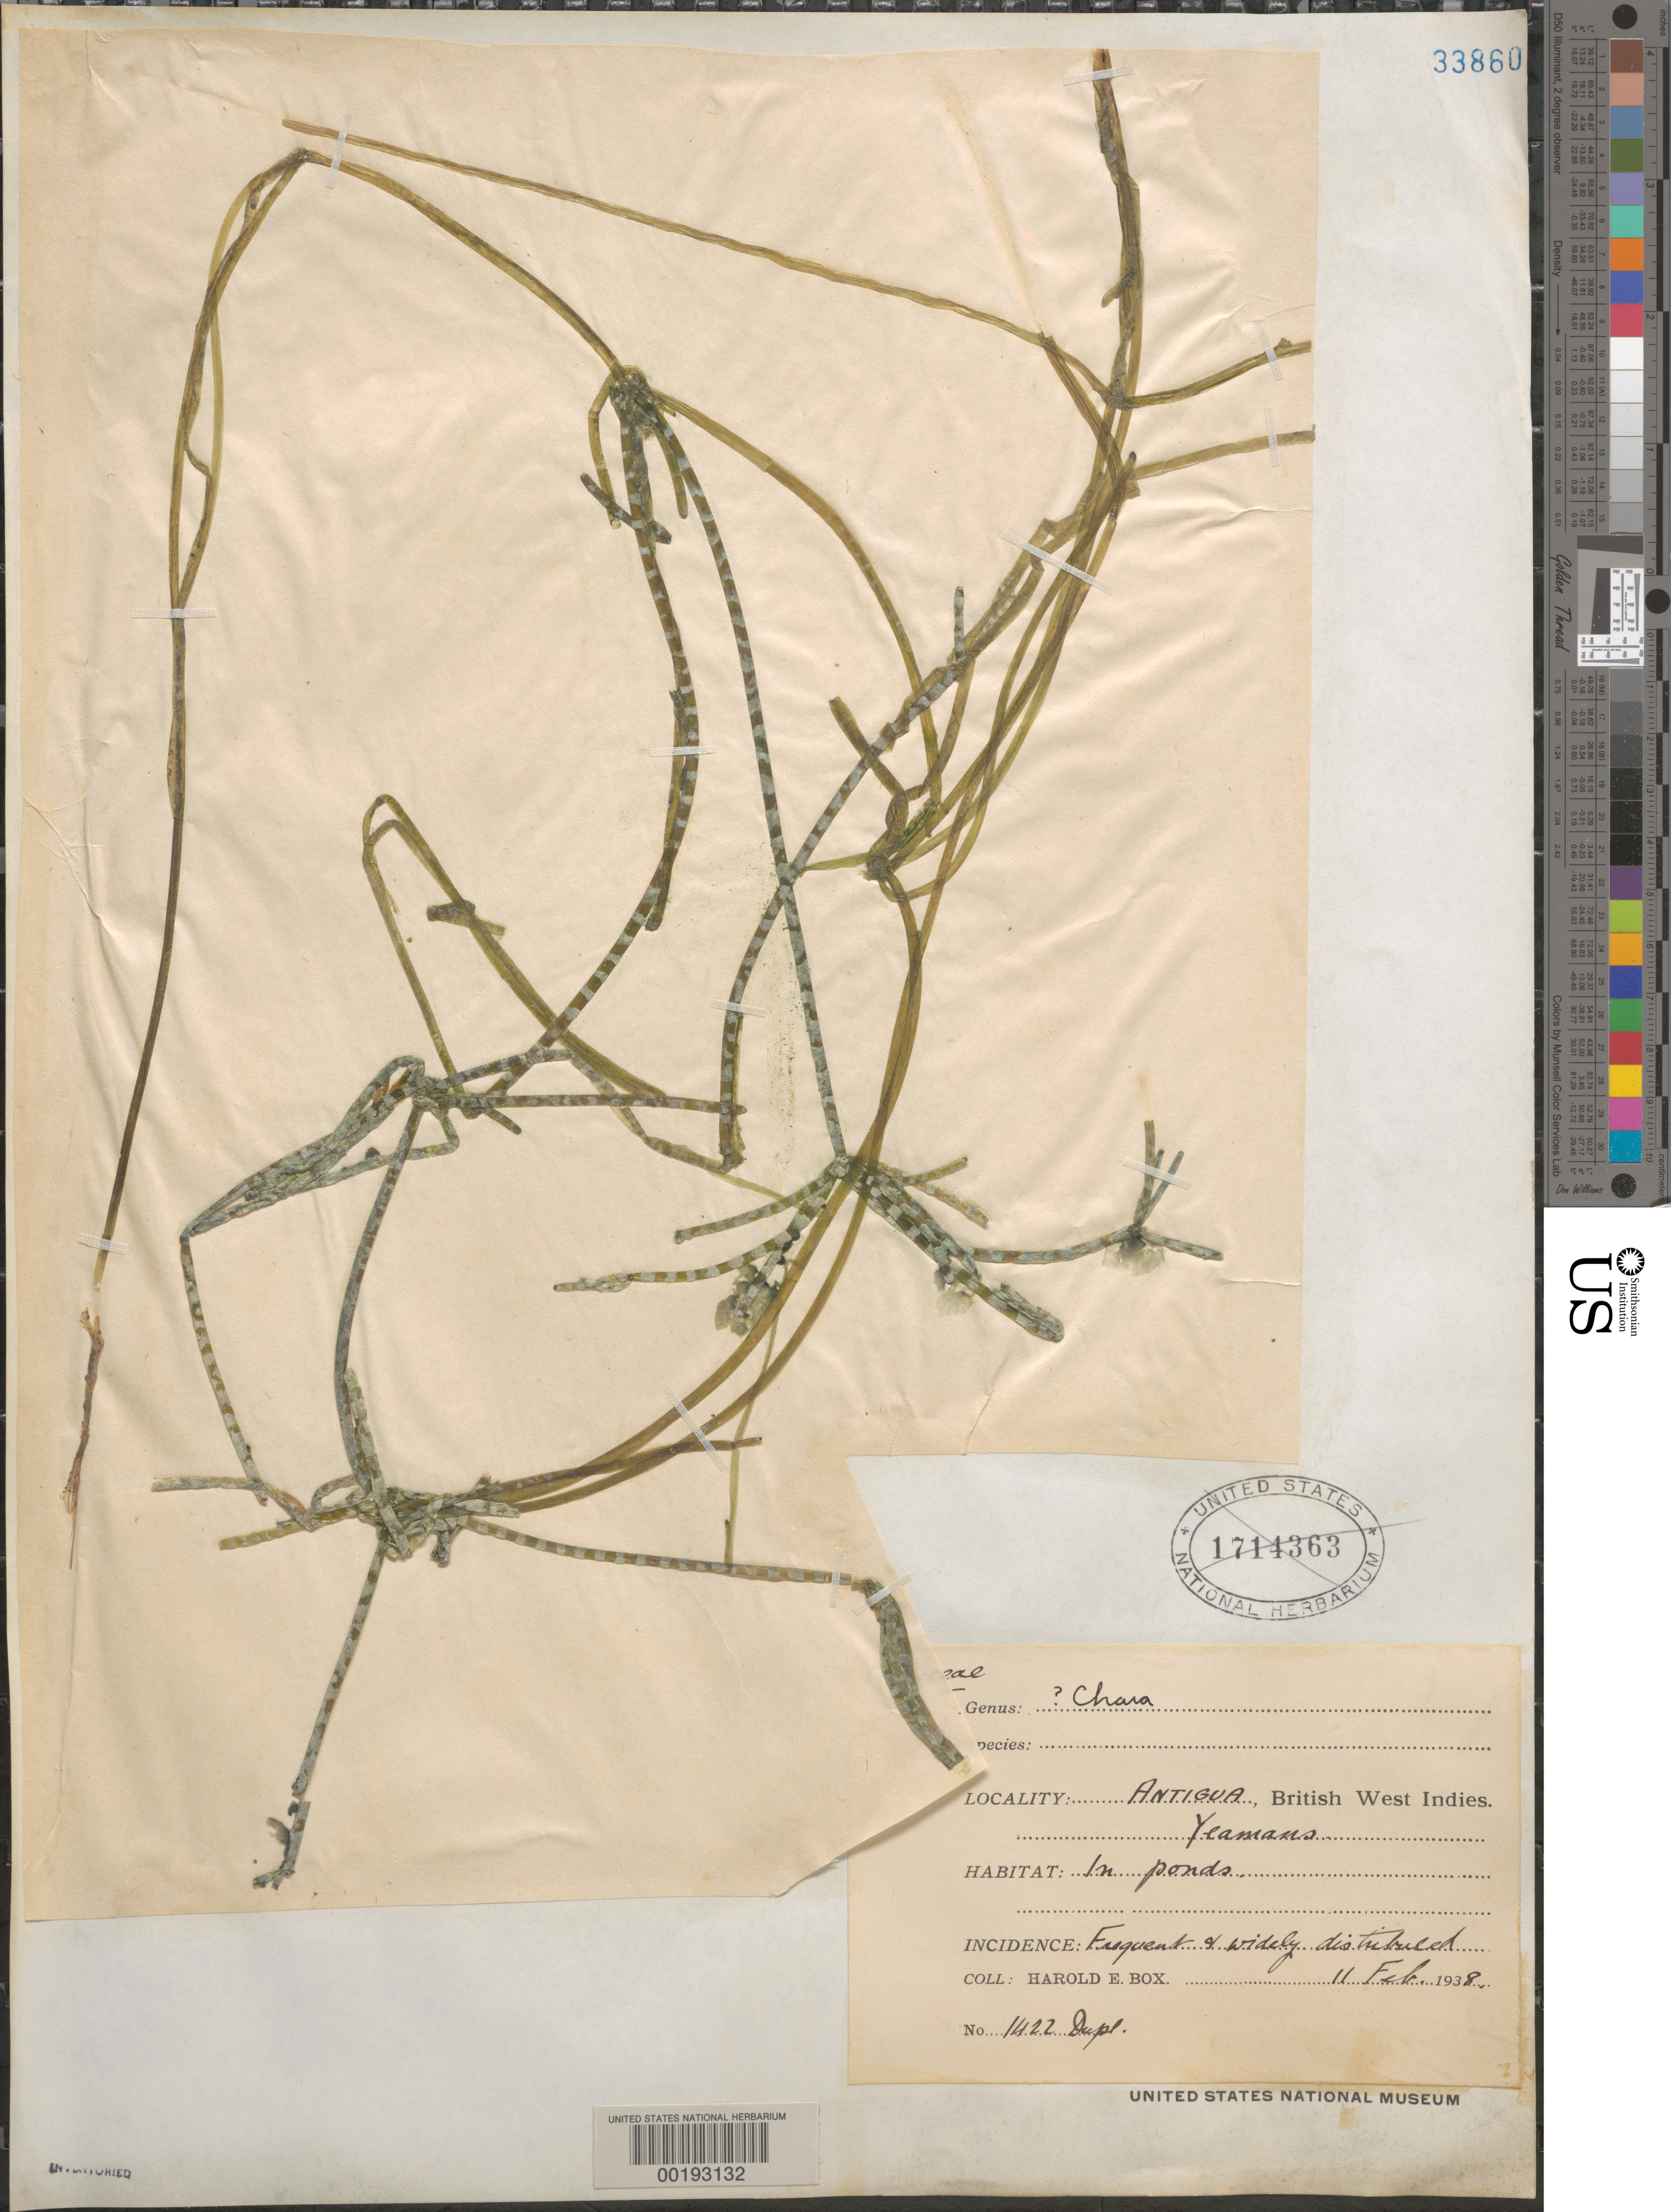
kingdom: Plantae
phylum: Charophyta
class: Charophyceae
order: Charales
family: Characeae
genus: Chara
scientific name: Chara sp.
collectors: H. E. Box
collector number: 1422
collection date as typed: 11 Feb 1938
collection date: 1938-02-11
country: Antigua and Barbuda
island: Antigua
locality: Yeaman's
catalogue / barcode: US 33860